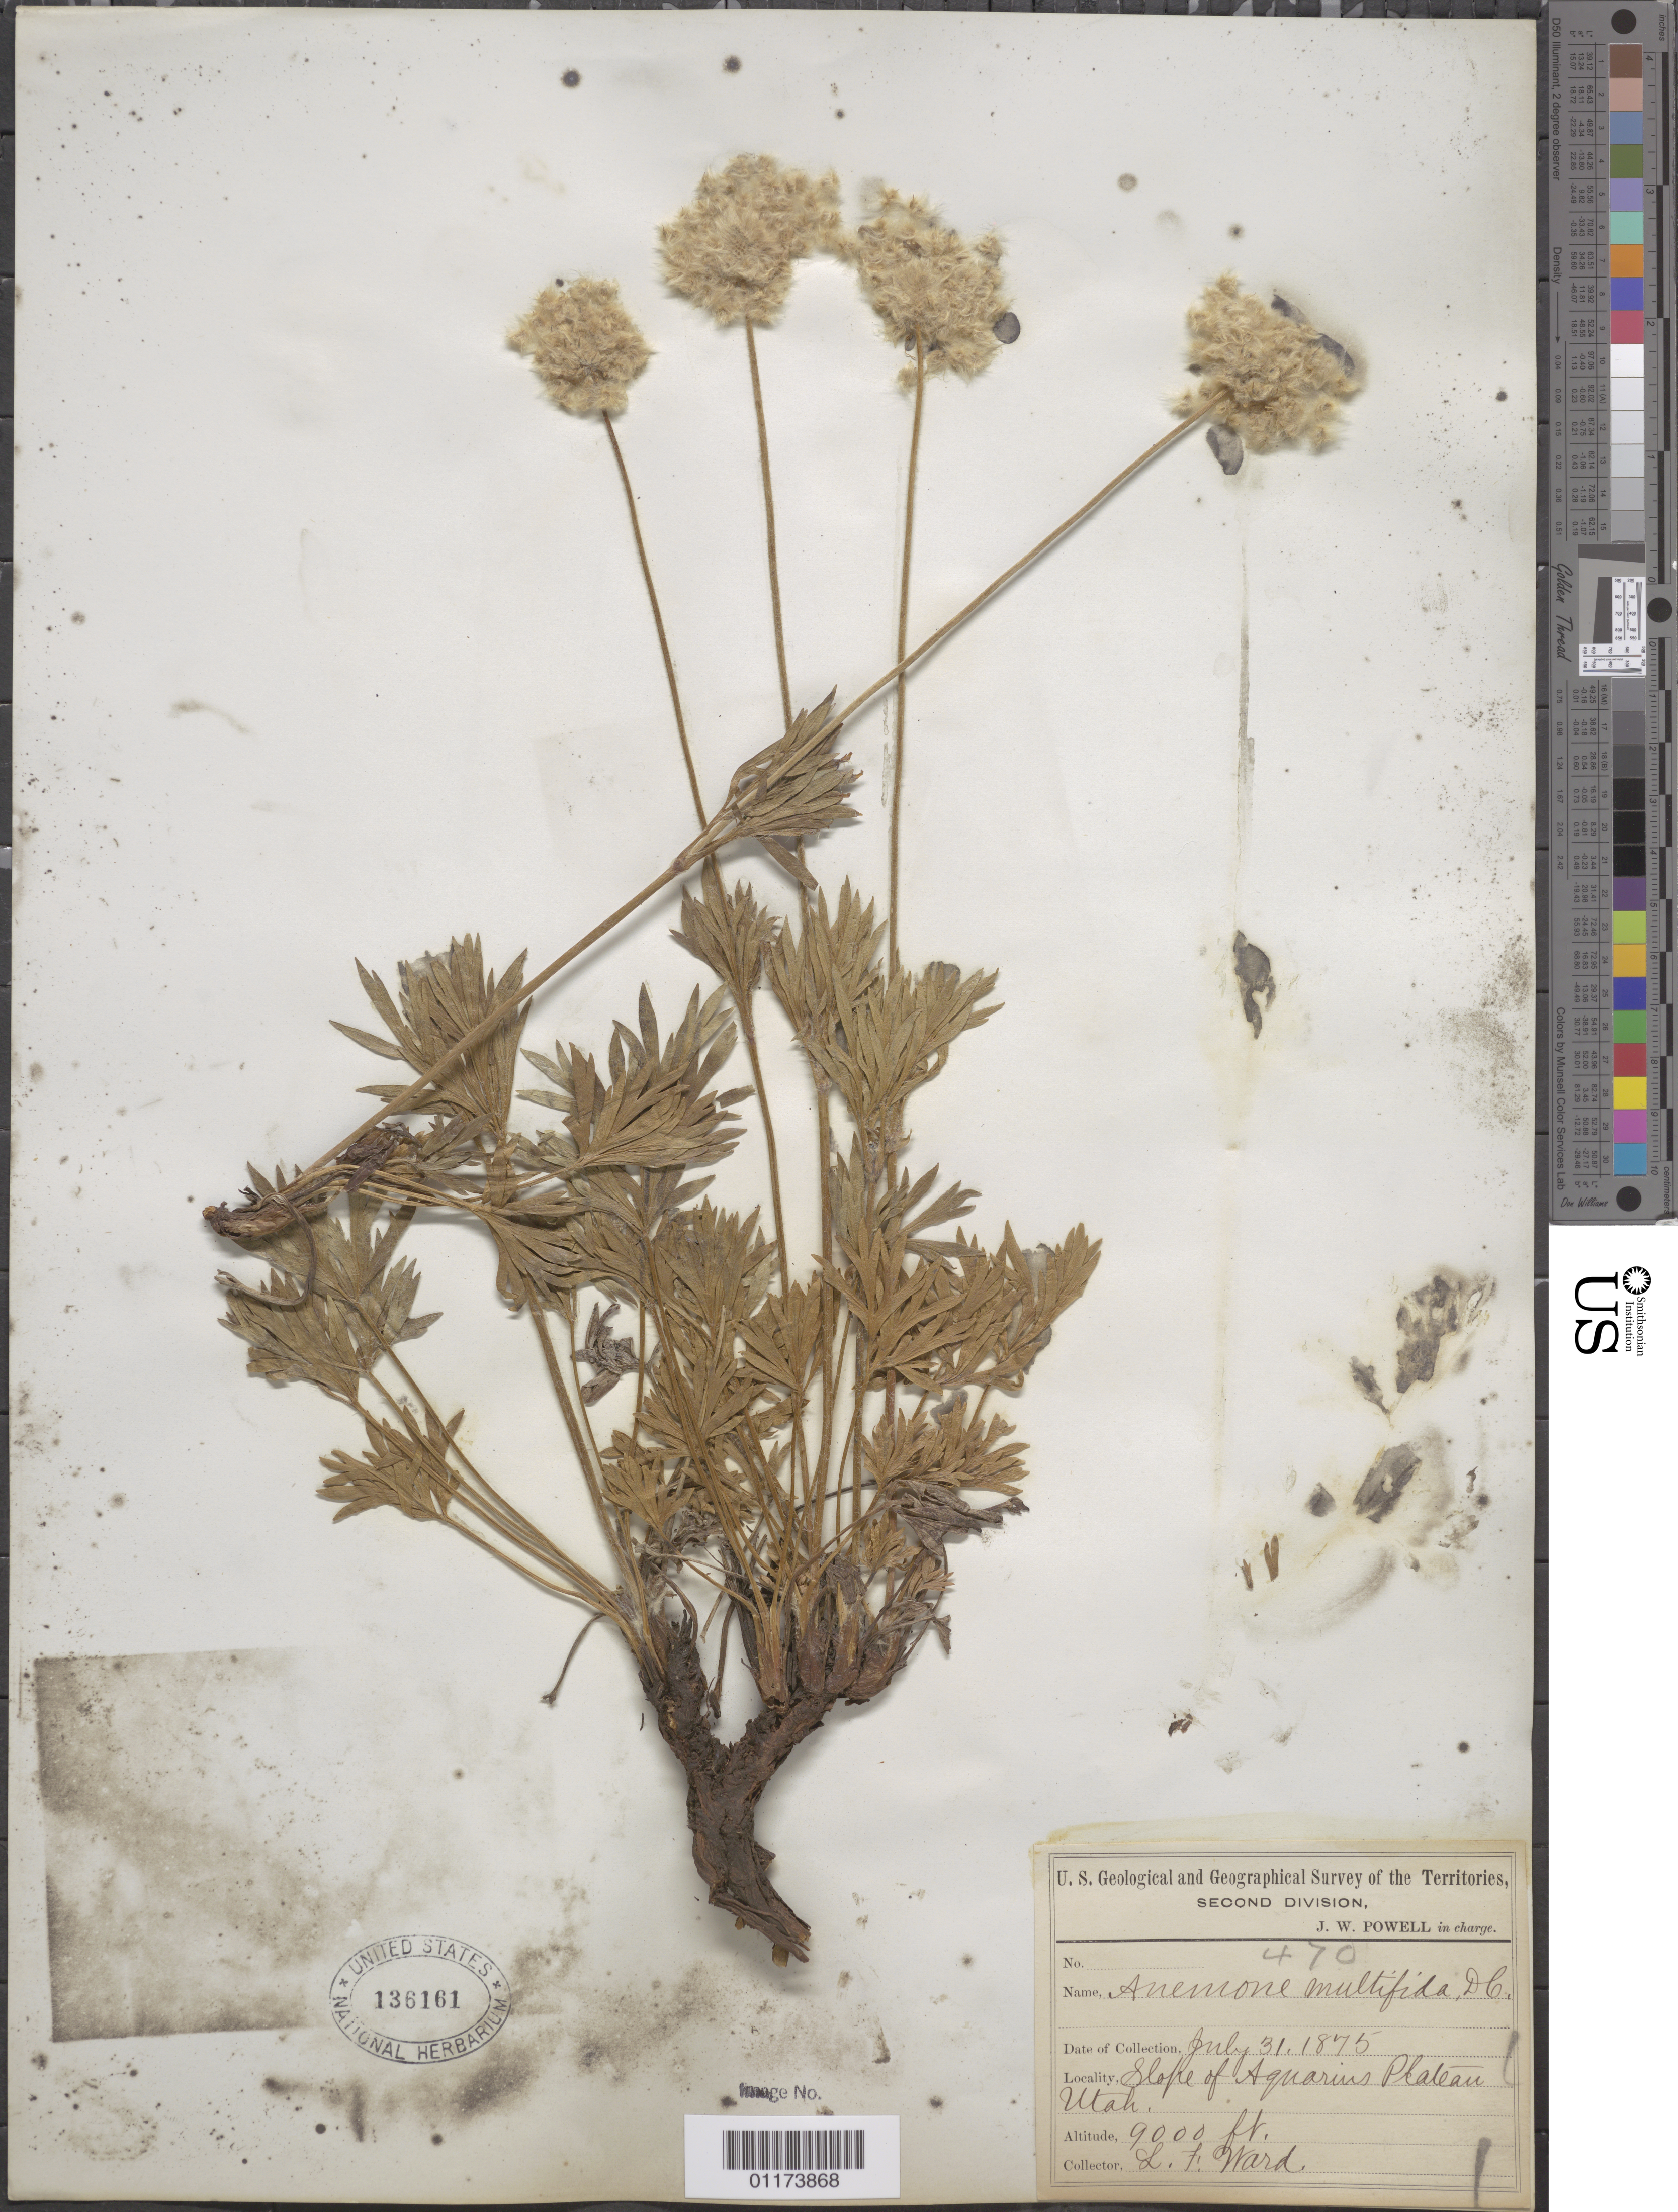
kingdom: Plantae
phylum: Tracheophyta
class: Magnoliopsida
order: Ranunculales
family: Ranunculaceae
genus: Anemone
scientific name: Anemone multifida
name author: Poir.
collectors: L. F. Ward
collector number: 470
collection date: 1875-07-31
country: United States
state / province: Utah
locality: slope of Aquarius Plateau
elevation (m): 2743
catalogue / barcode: US 136161